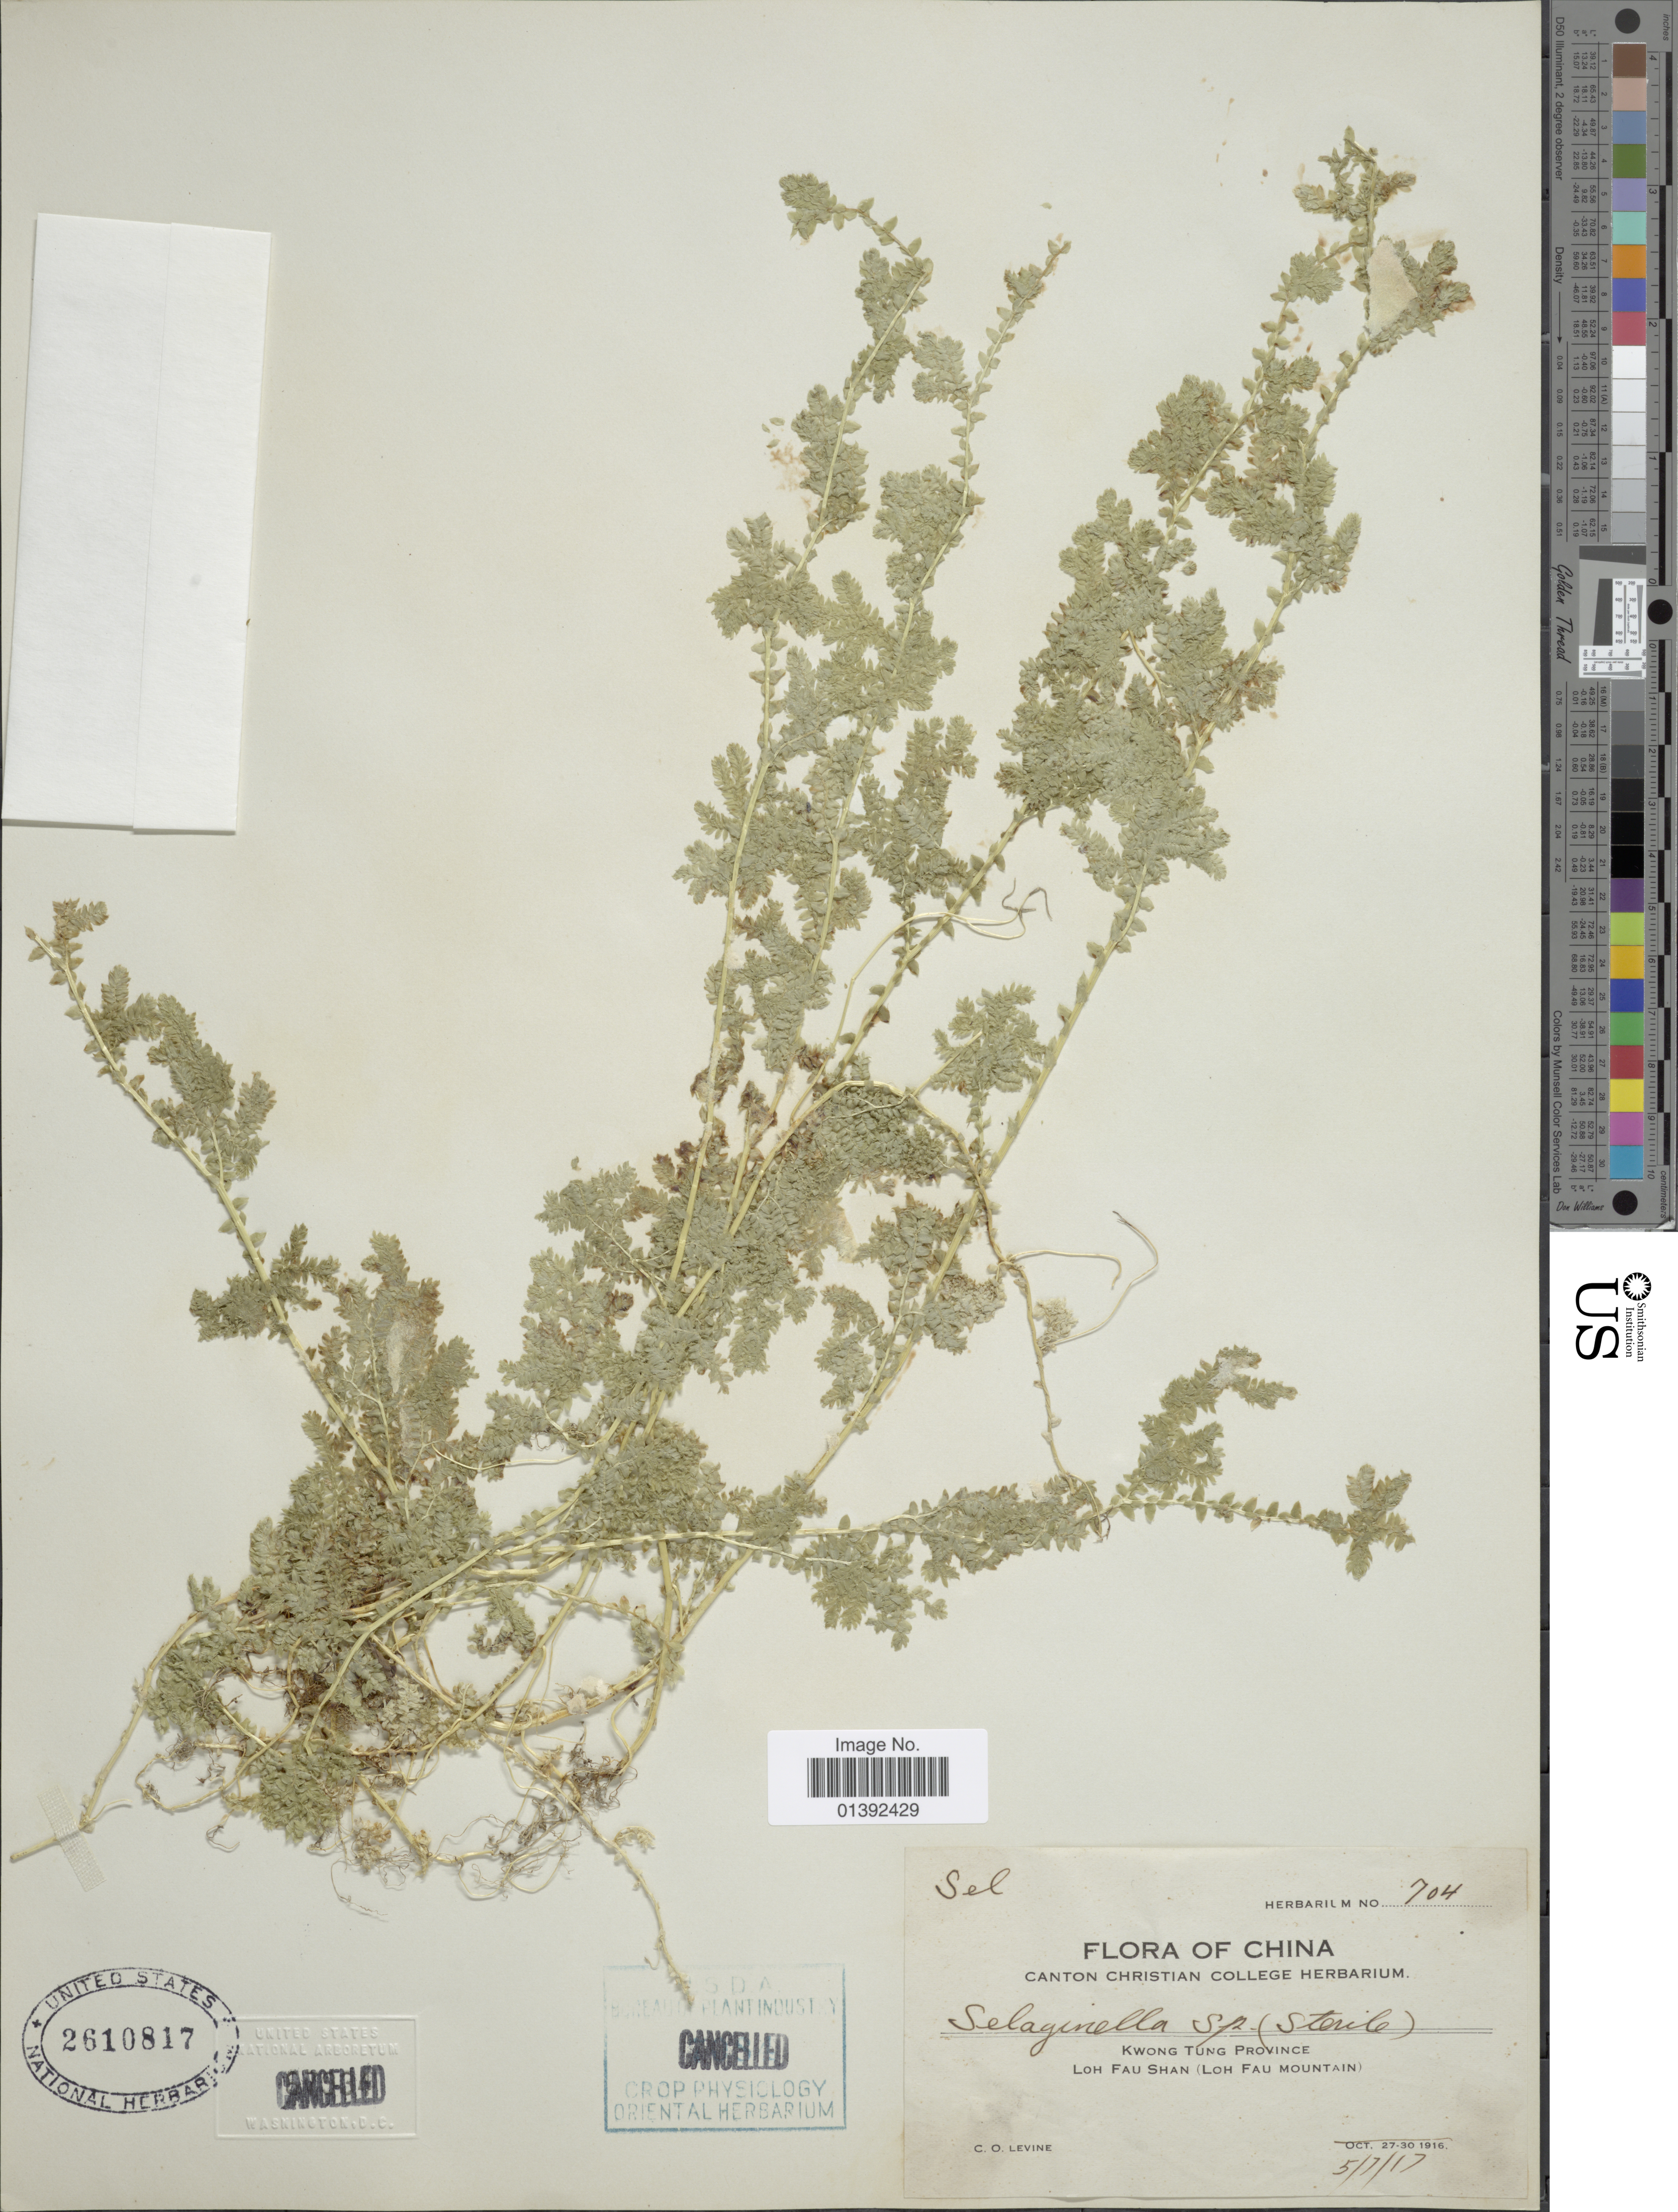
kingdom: Plantae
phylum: Tracheophyta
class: Lycopodiopsida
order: Selaginellales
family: Selaginellaceae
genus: Selaginella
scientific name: Selaginella sp.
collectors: C. O. Levine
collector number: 704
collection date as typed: Transcribed d/m/y: 5/7/17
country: China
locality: Kwang Tung Province, Loh Fau Shan (Loh Fau Mountain)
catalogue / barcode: US 2610817